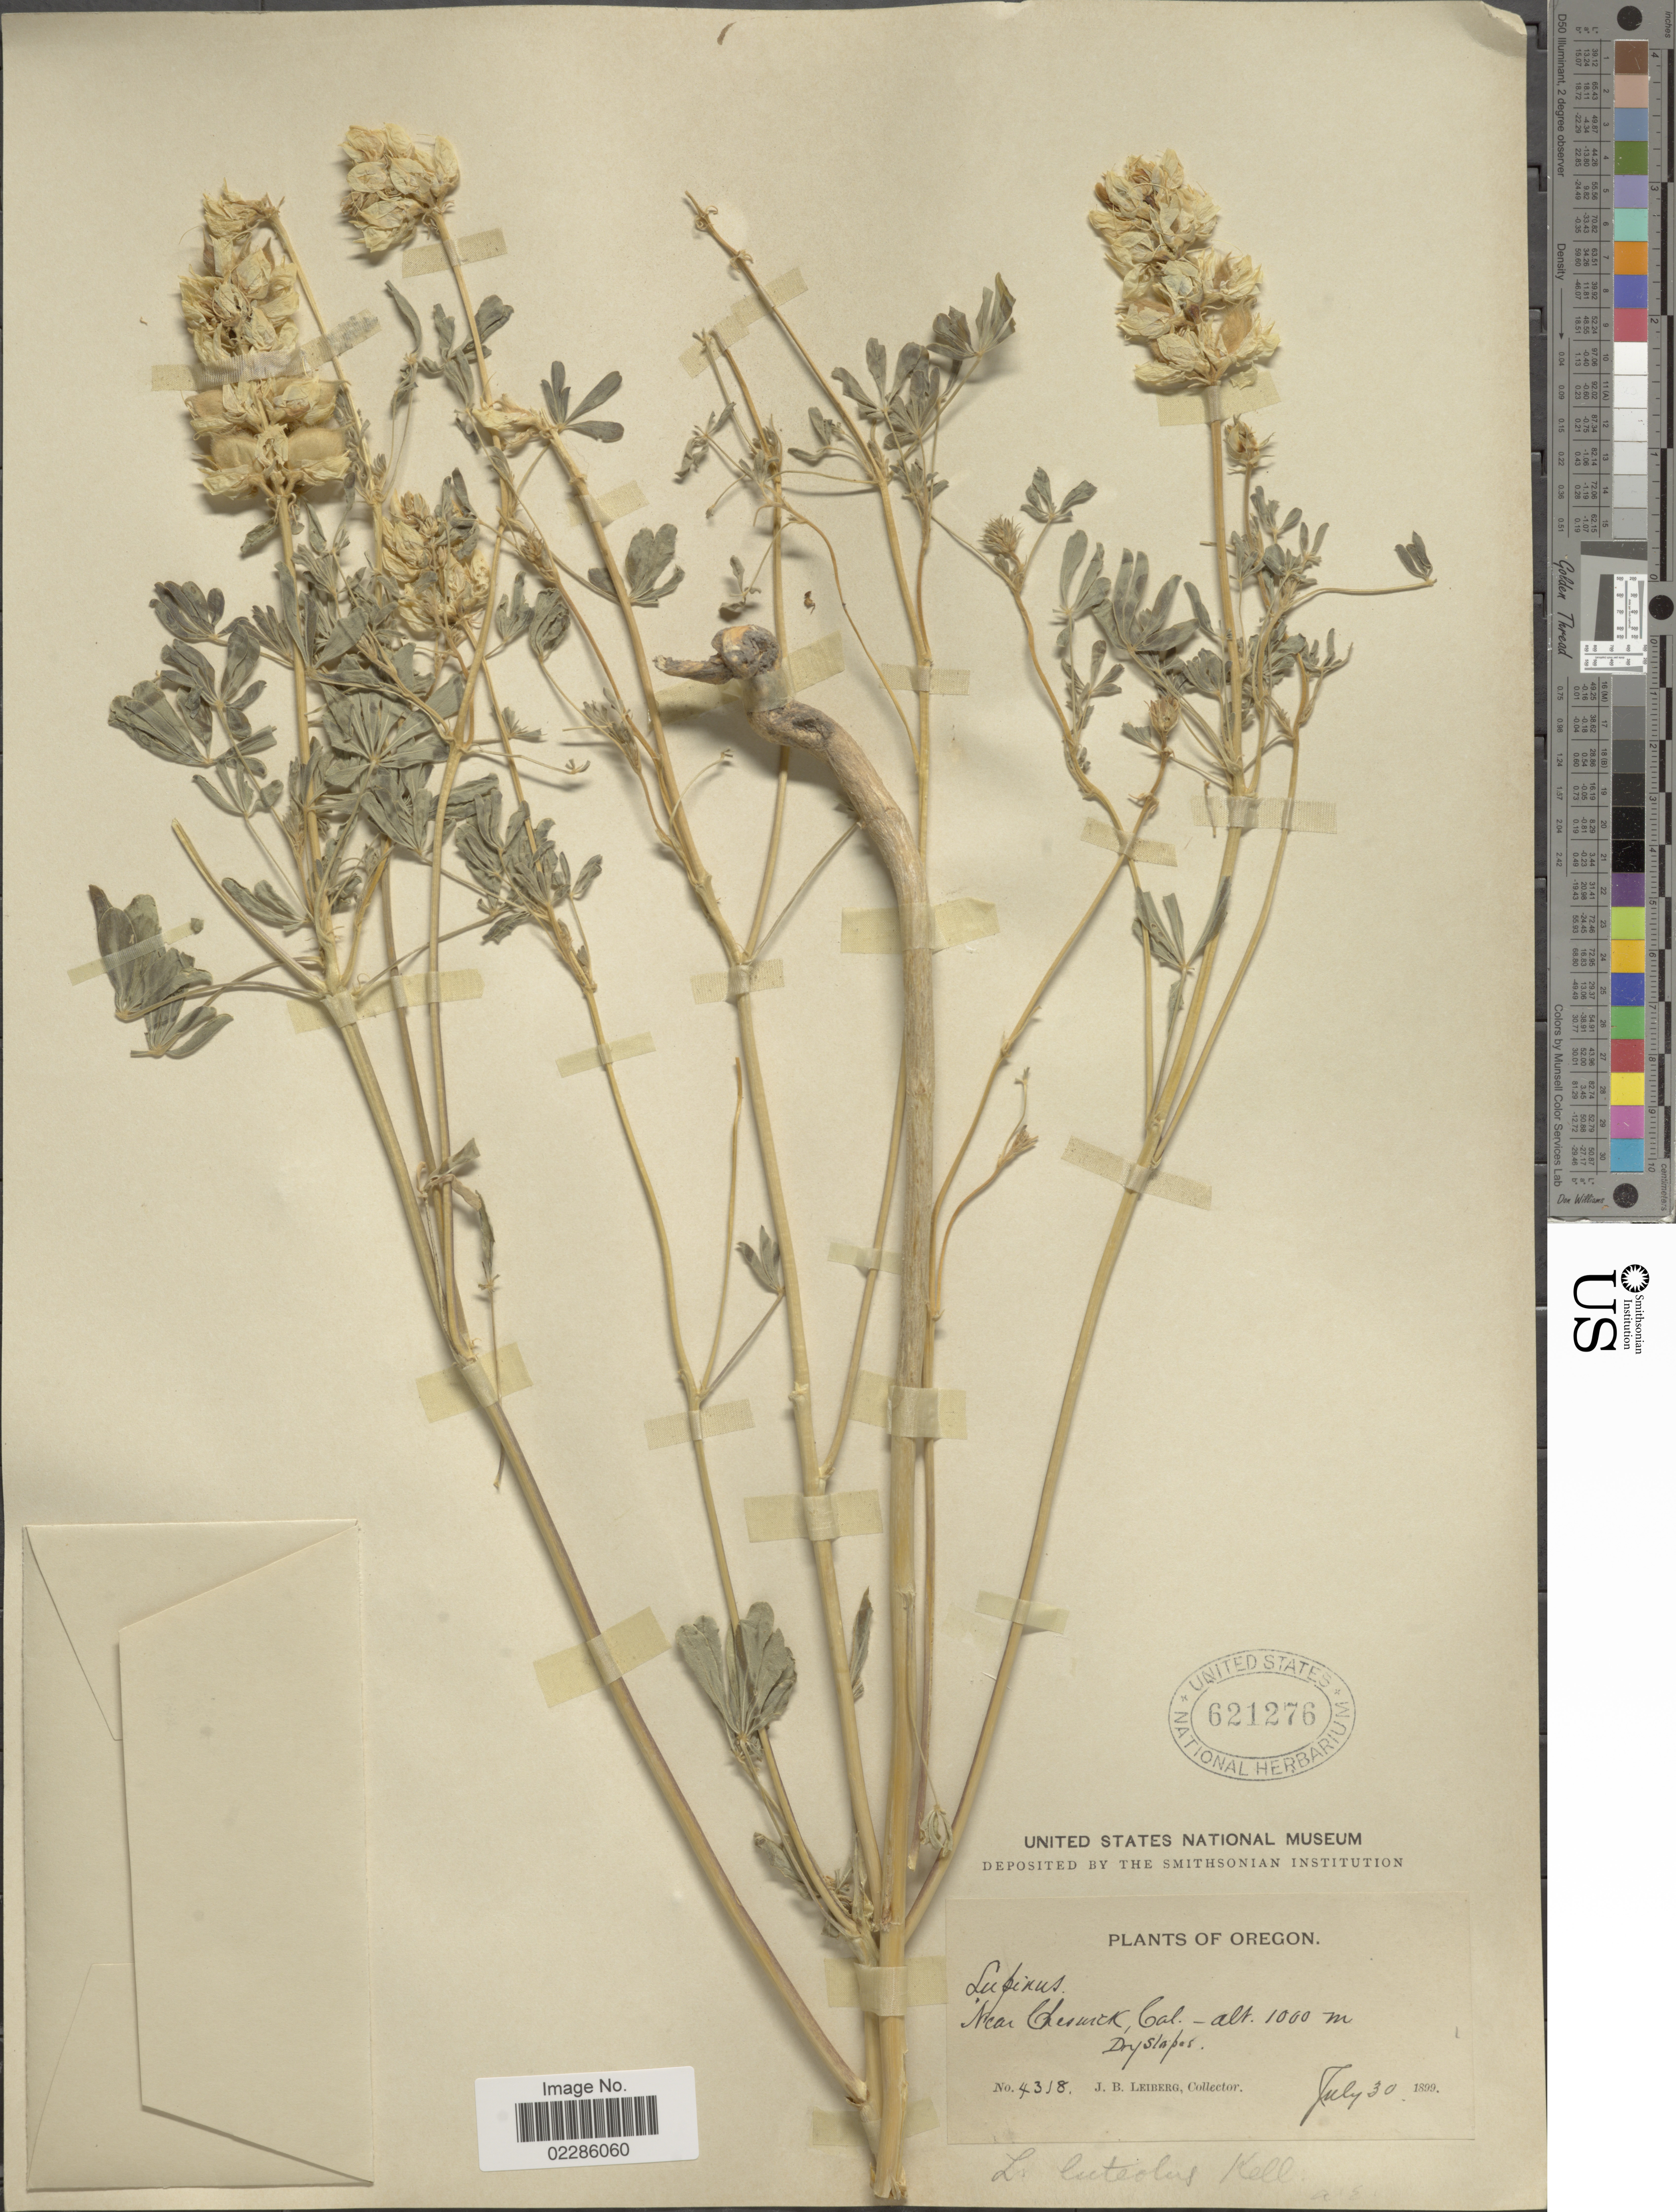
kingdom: Plantae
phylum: Tracheophyta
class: Magnoliopsida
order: Fabales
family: Fabaceae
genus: Lupinus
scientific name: Lupinus luteolus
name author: Kellogg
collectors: J. B. Leiberg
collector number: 4318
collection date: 1899-07-30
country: United States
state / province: Oregon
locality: Near Cheswick, Cal, Dry slopes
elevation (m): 1000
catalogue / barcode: US 621276